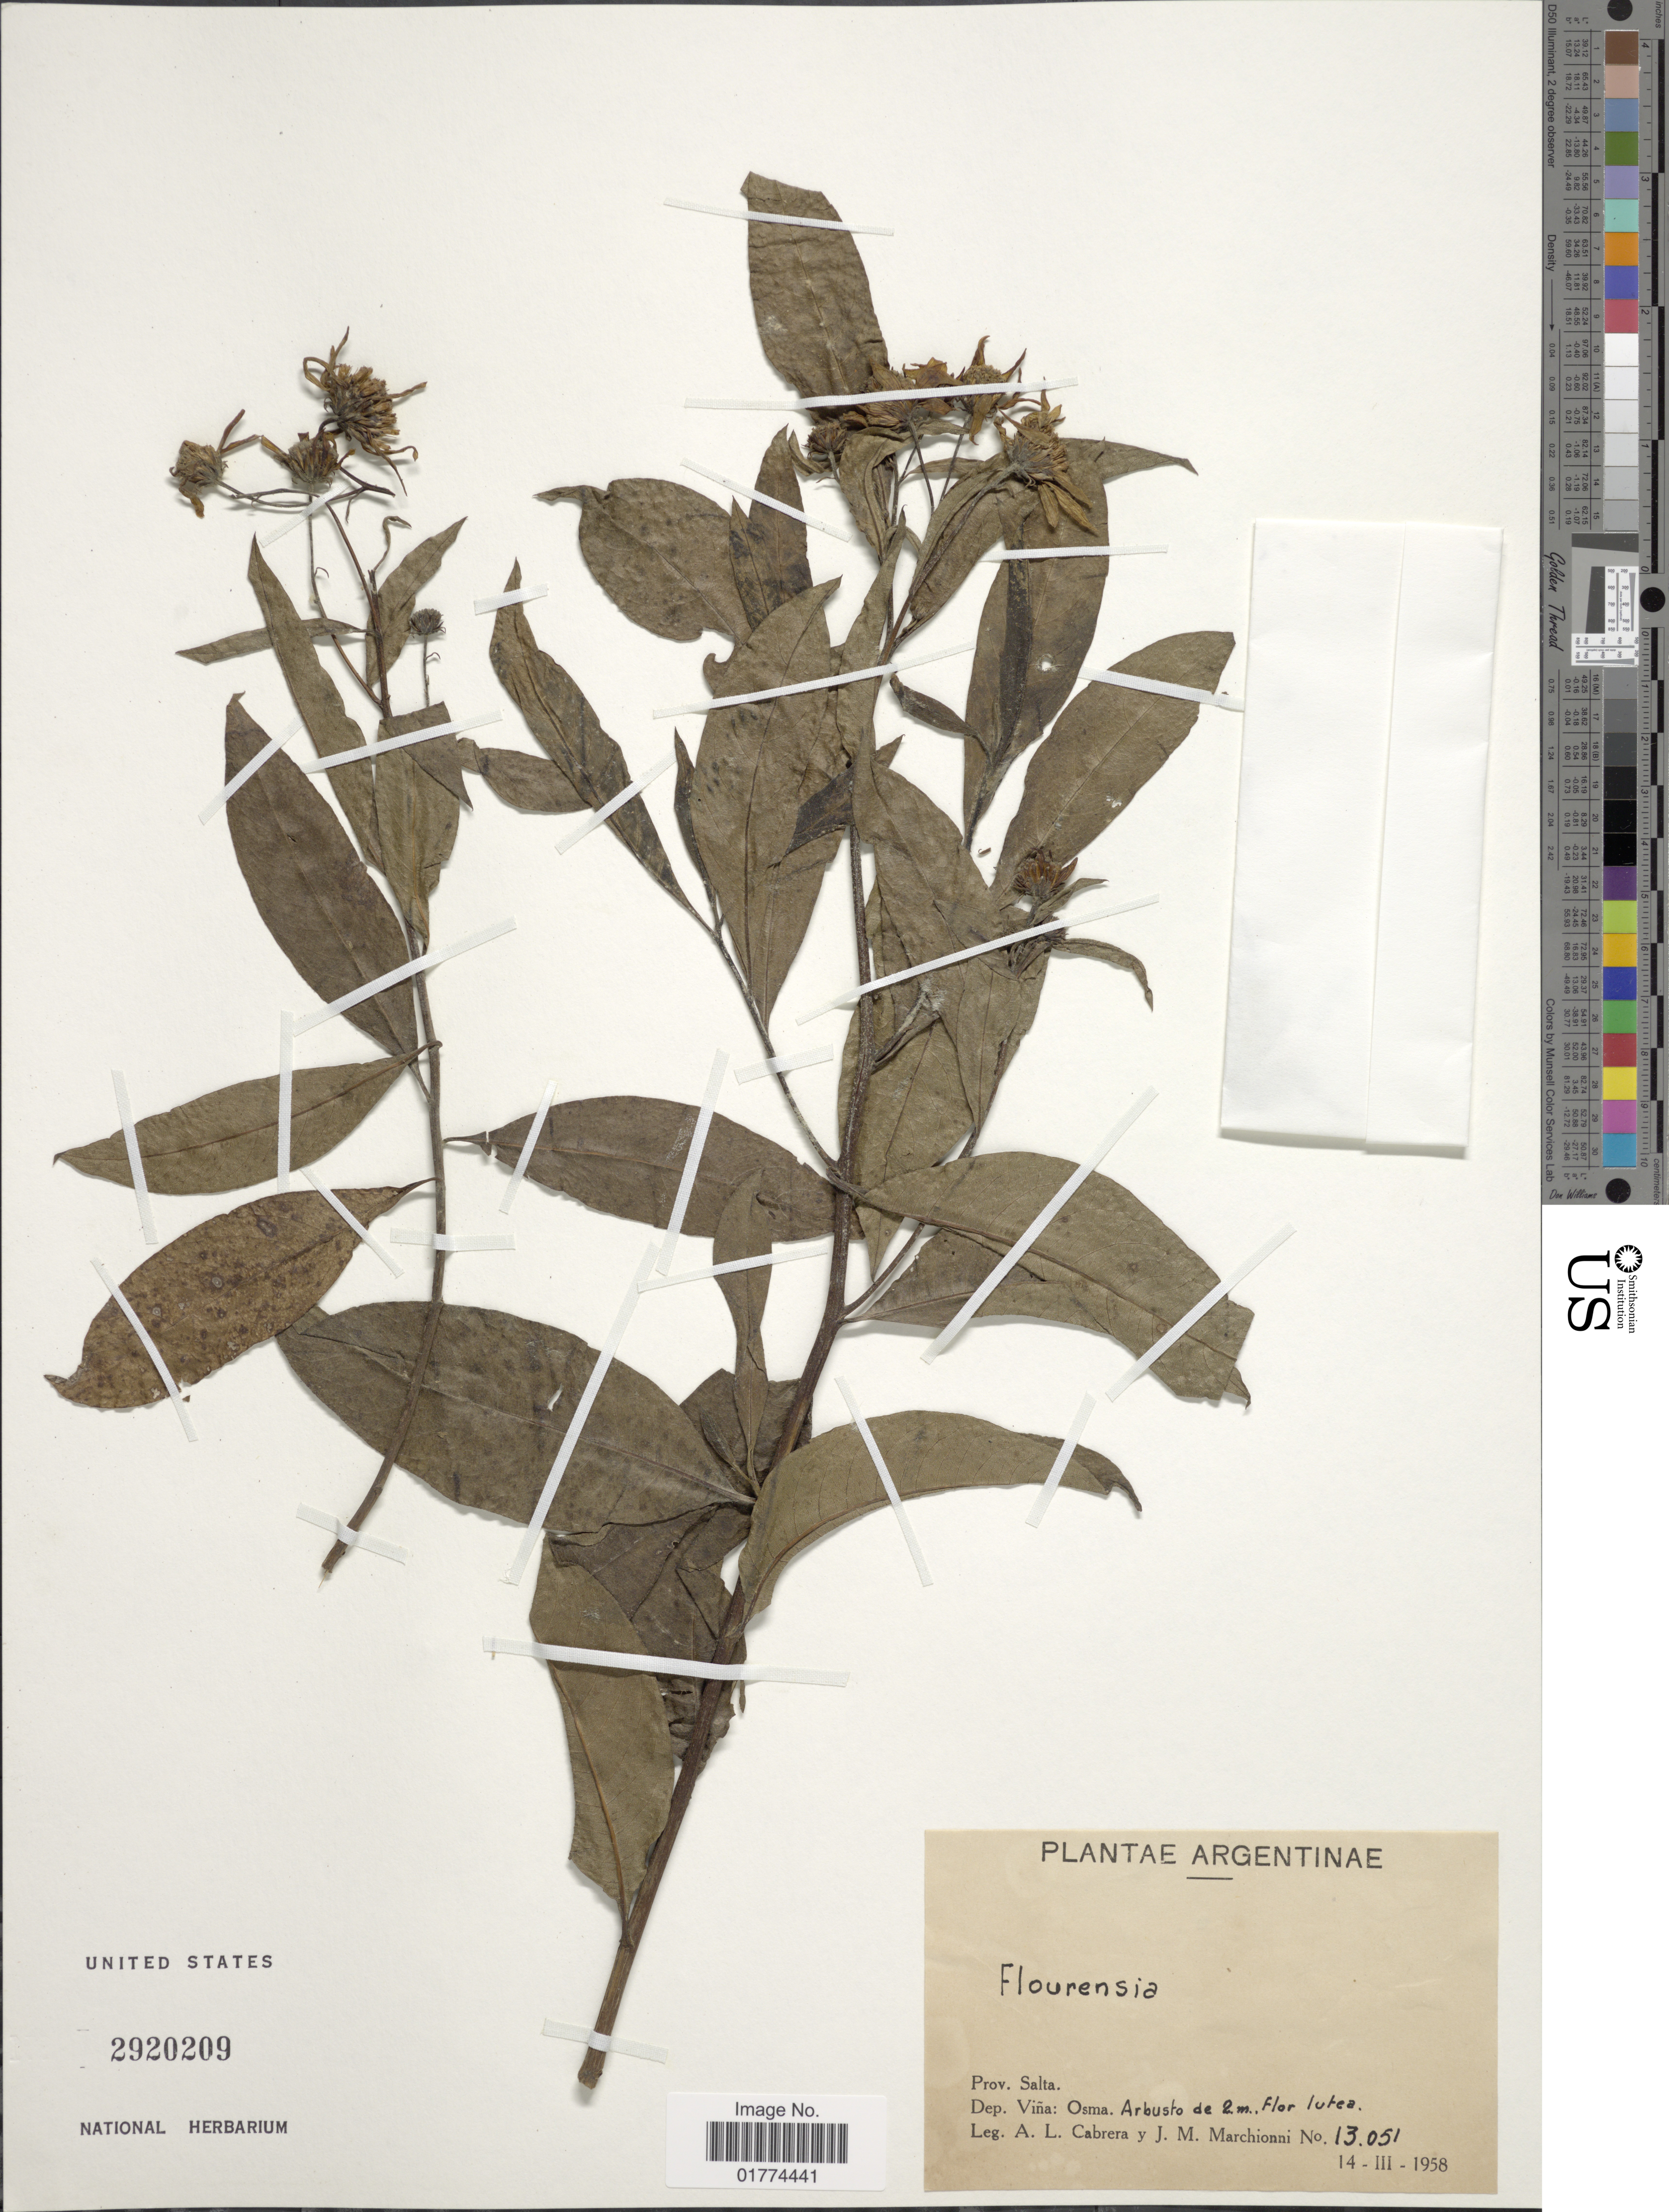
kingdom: Plantae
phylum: Tracheophyta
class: Magnoliopsida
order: Asterales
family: Asteraceae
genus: Flourensia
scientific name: Flourensia sp.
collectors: A. L. Cabrera & J. Marchionni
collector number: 13051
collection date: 1958-03-14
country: Argentina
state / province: Salta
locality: Dep. Viña: Osma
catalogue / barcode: US 2920209